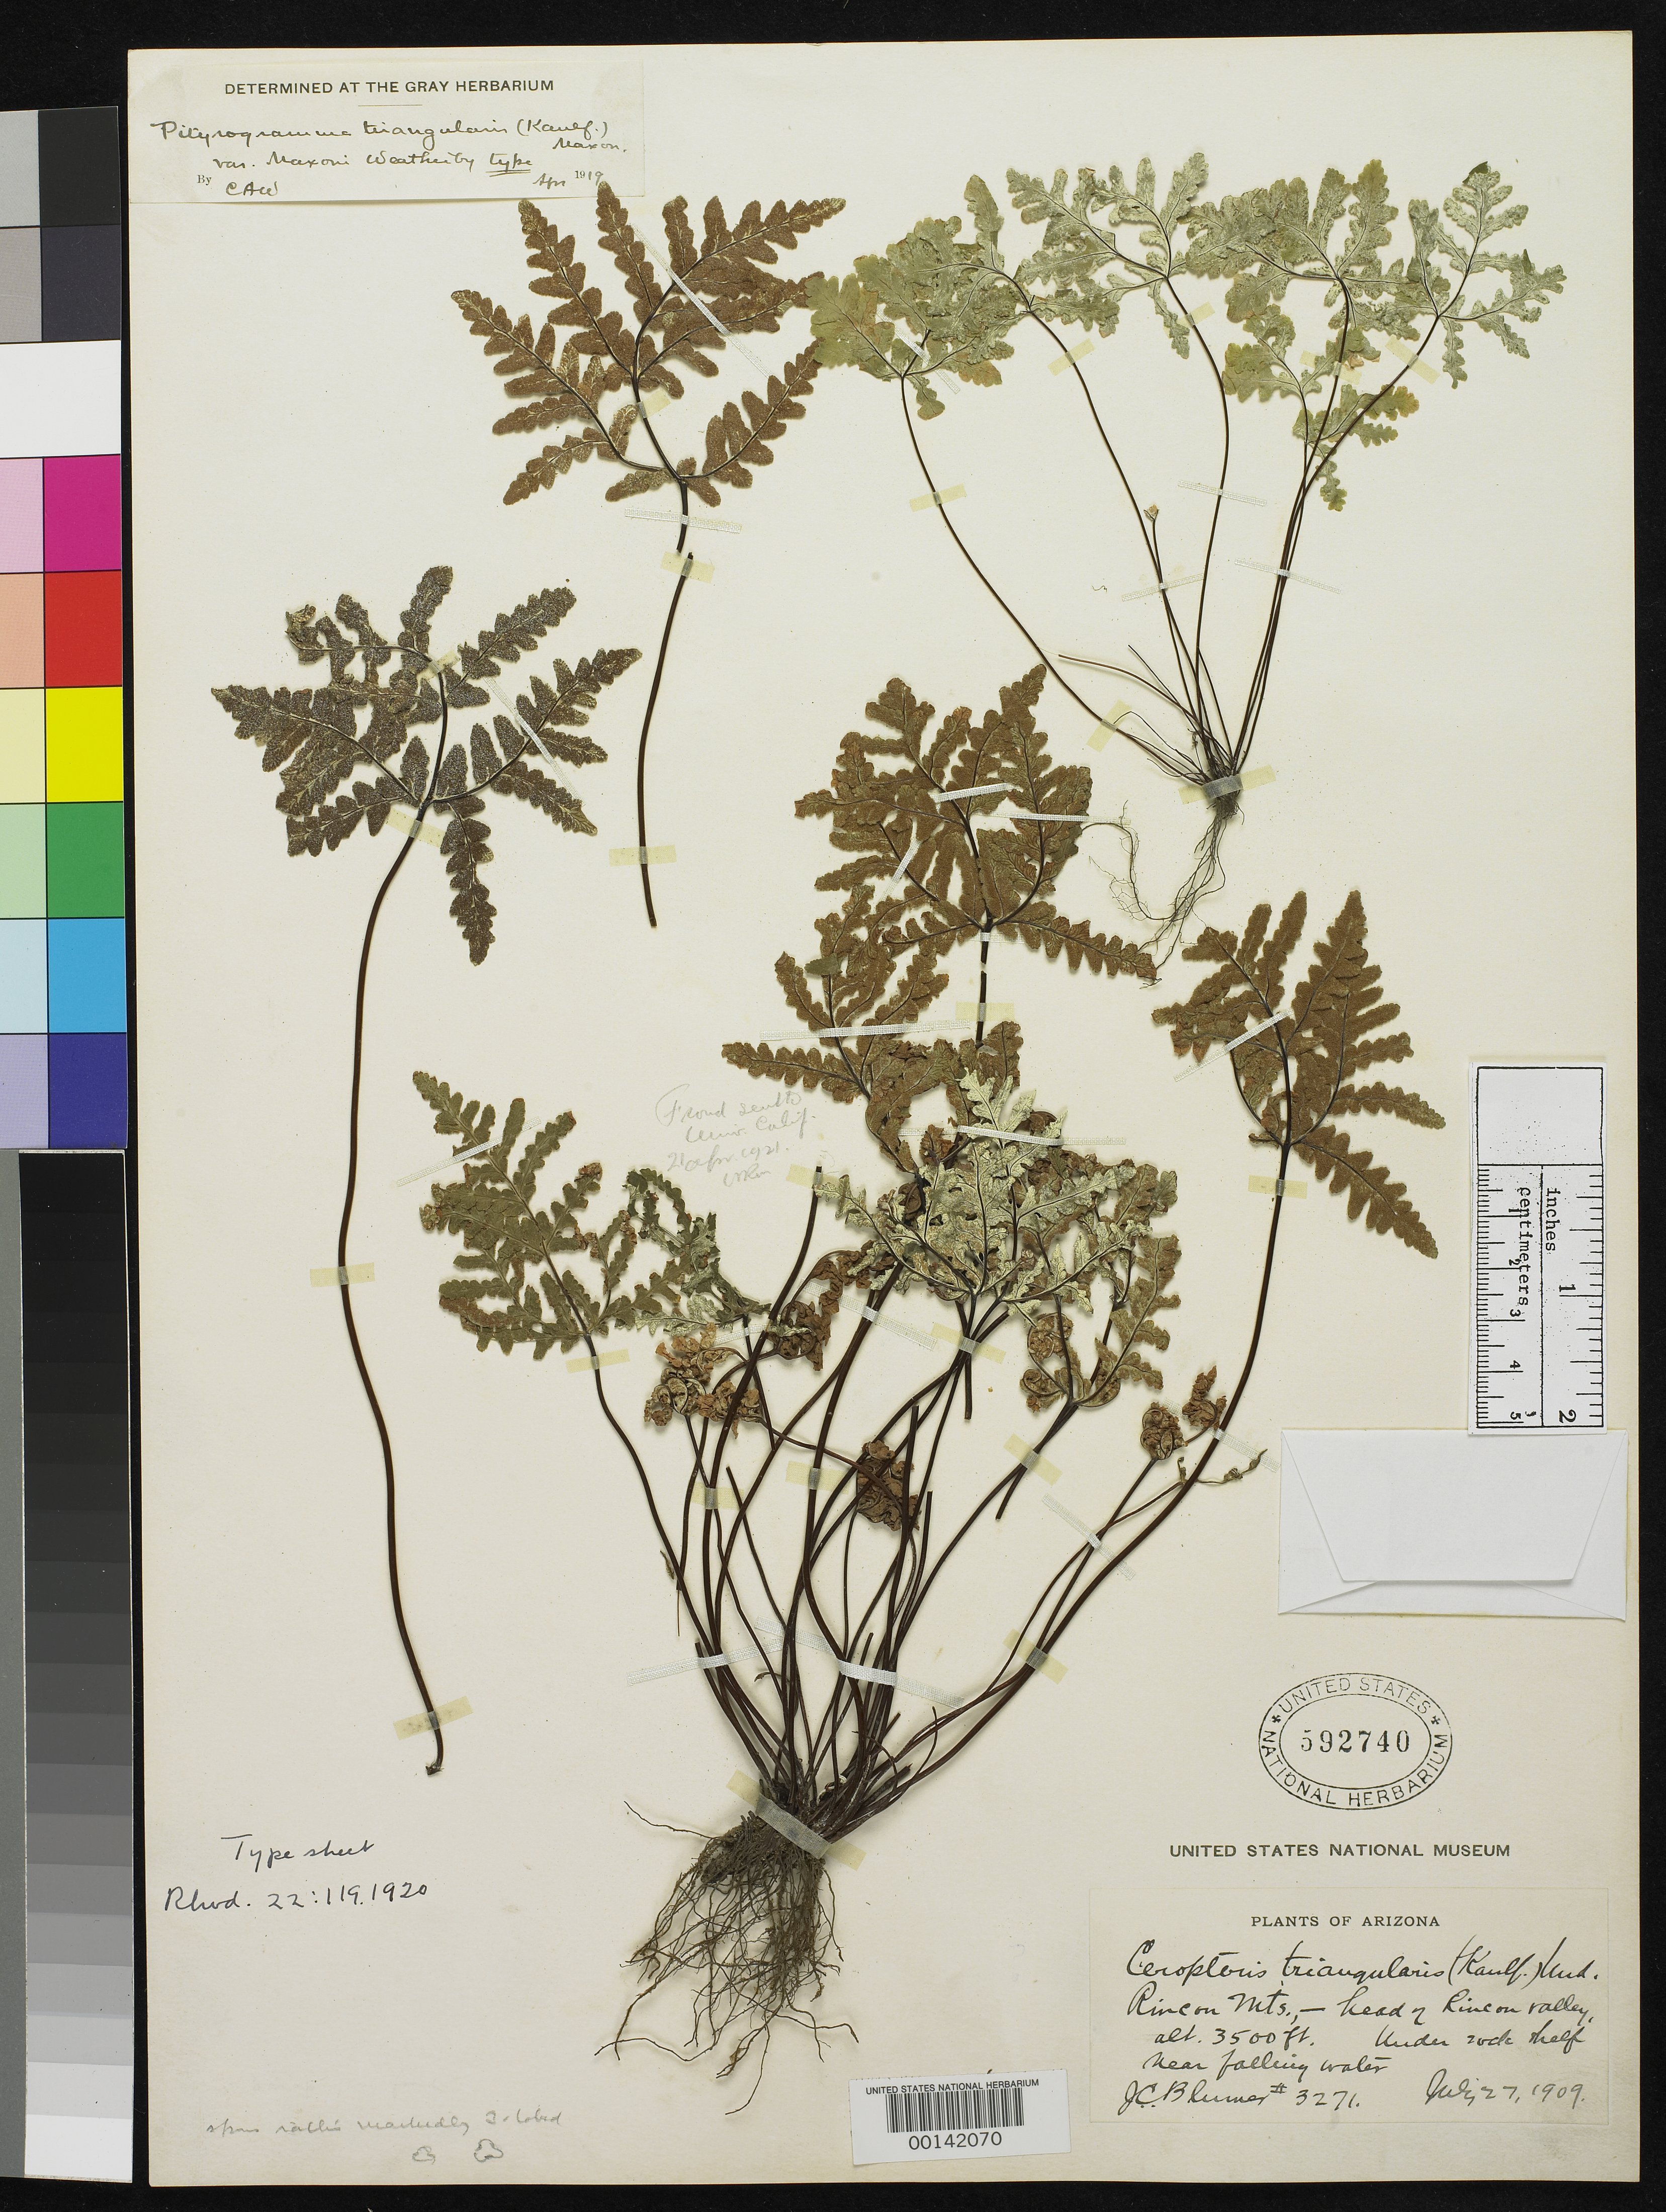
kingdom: Plantae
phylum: Tracheophyta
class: Polypodiopsida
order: Polypodiales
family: Pteridaceae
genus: Pityrogramma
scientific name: Pityrogramma triangularis var. maxonii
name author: Weath.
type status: Holotype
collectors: J. C. Blumer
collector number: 3271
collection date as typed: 27 Jul 1909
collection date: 1909-07-27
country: United States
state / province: Arizona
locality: Rincon Mountains, head of Rincon Valley.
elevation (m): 1067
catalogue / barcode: US 592740